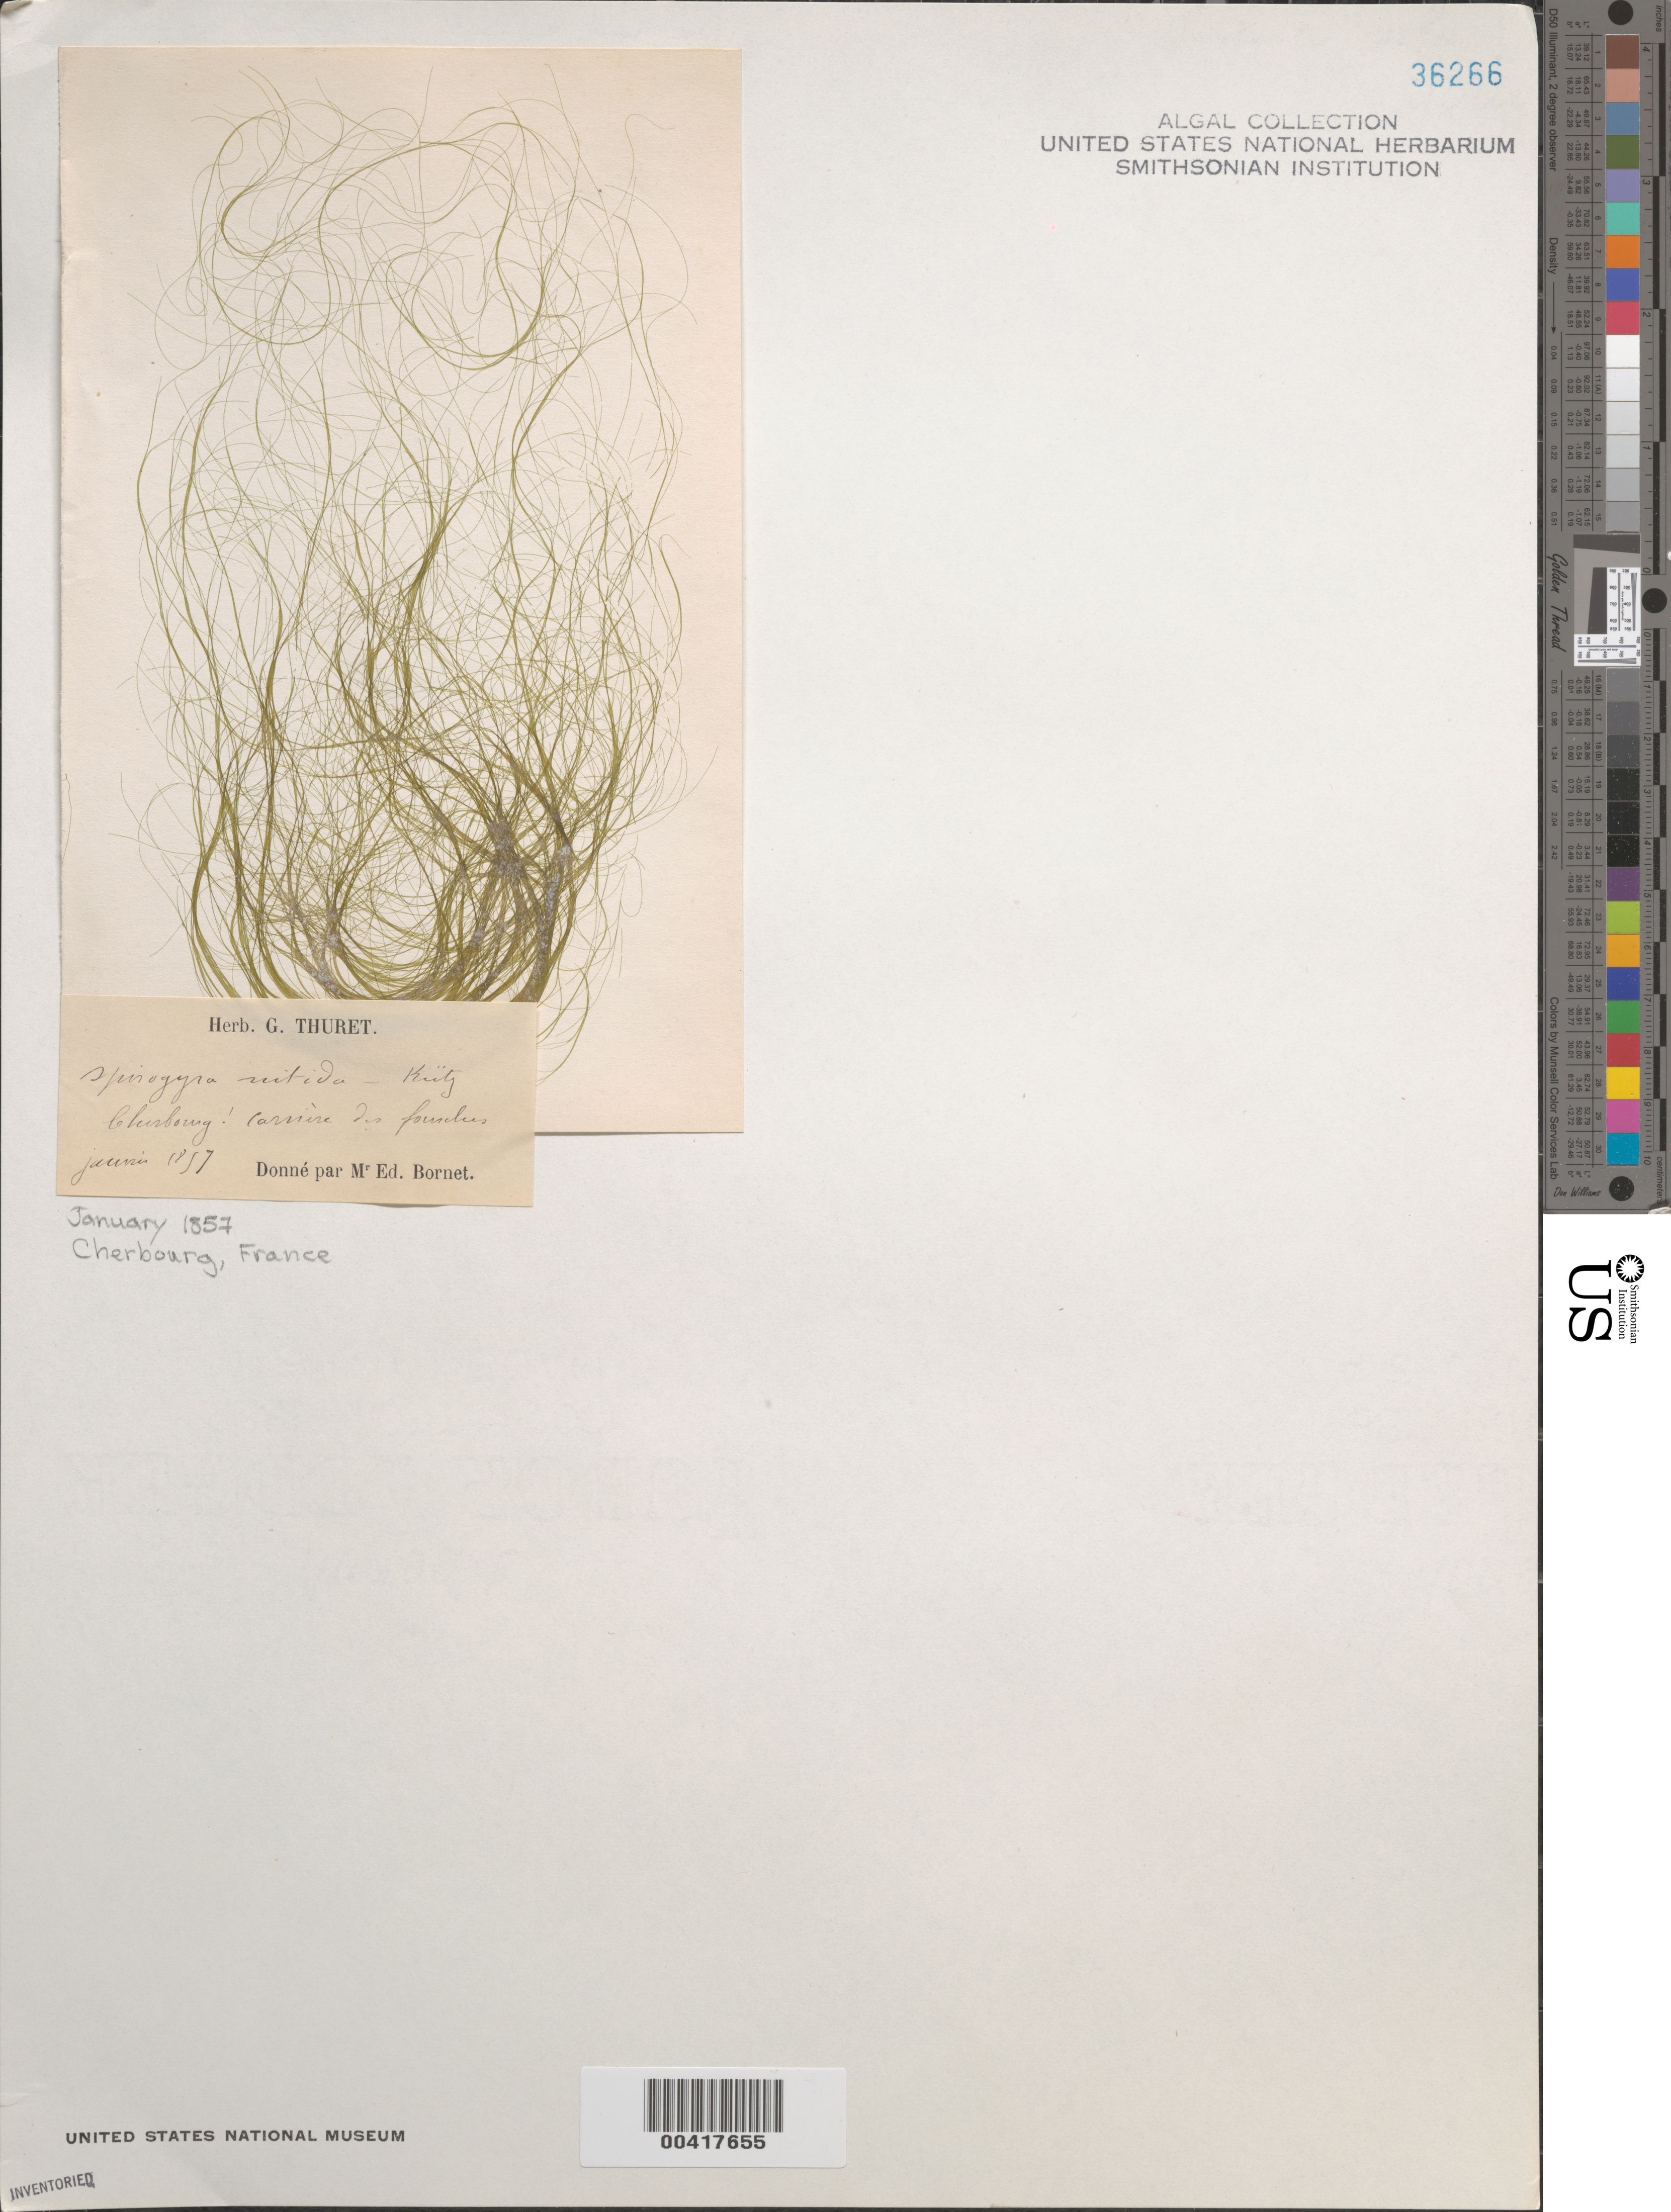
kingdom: Plantae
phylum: Charophyta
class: Zygnematophyceae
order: Zygnematales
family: Zygnemataceae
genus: Spirogyra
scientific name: Spirogyra nitida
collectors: G. A. Thuret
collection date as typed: Jan 1857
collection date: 1857-01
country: France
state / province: Normandie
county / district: Manche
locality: Cherbourg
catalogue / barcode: US 36266